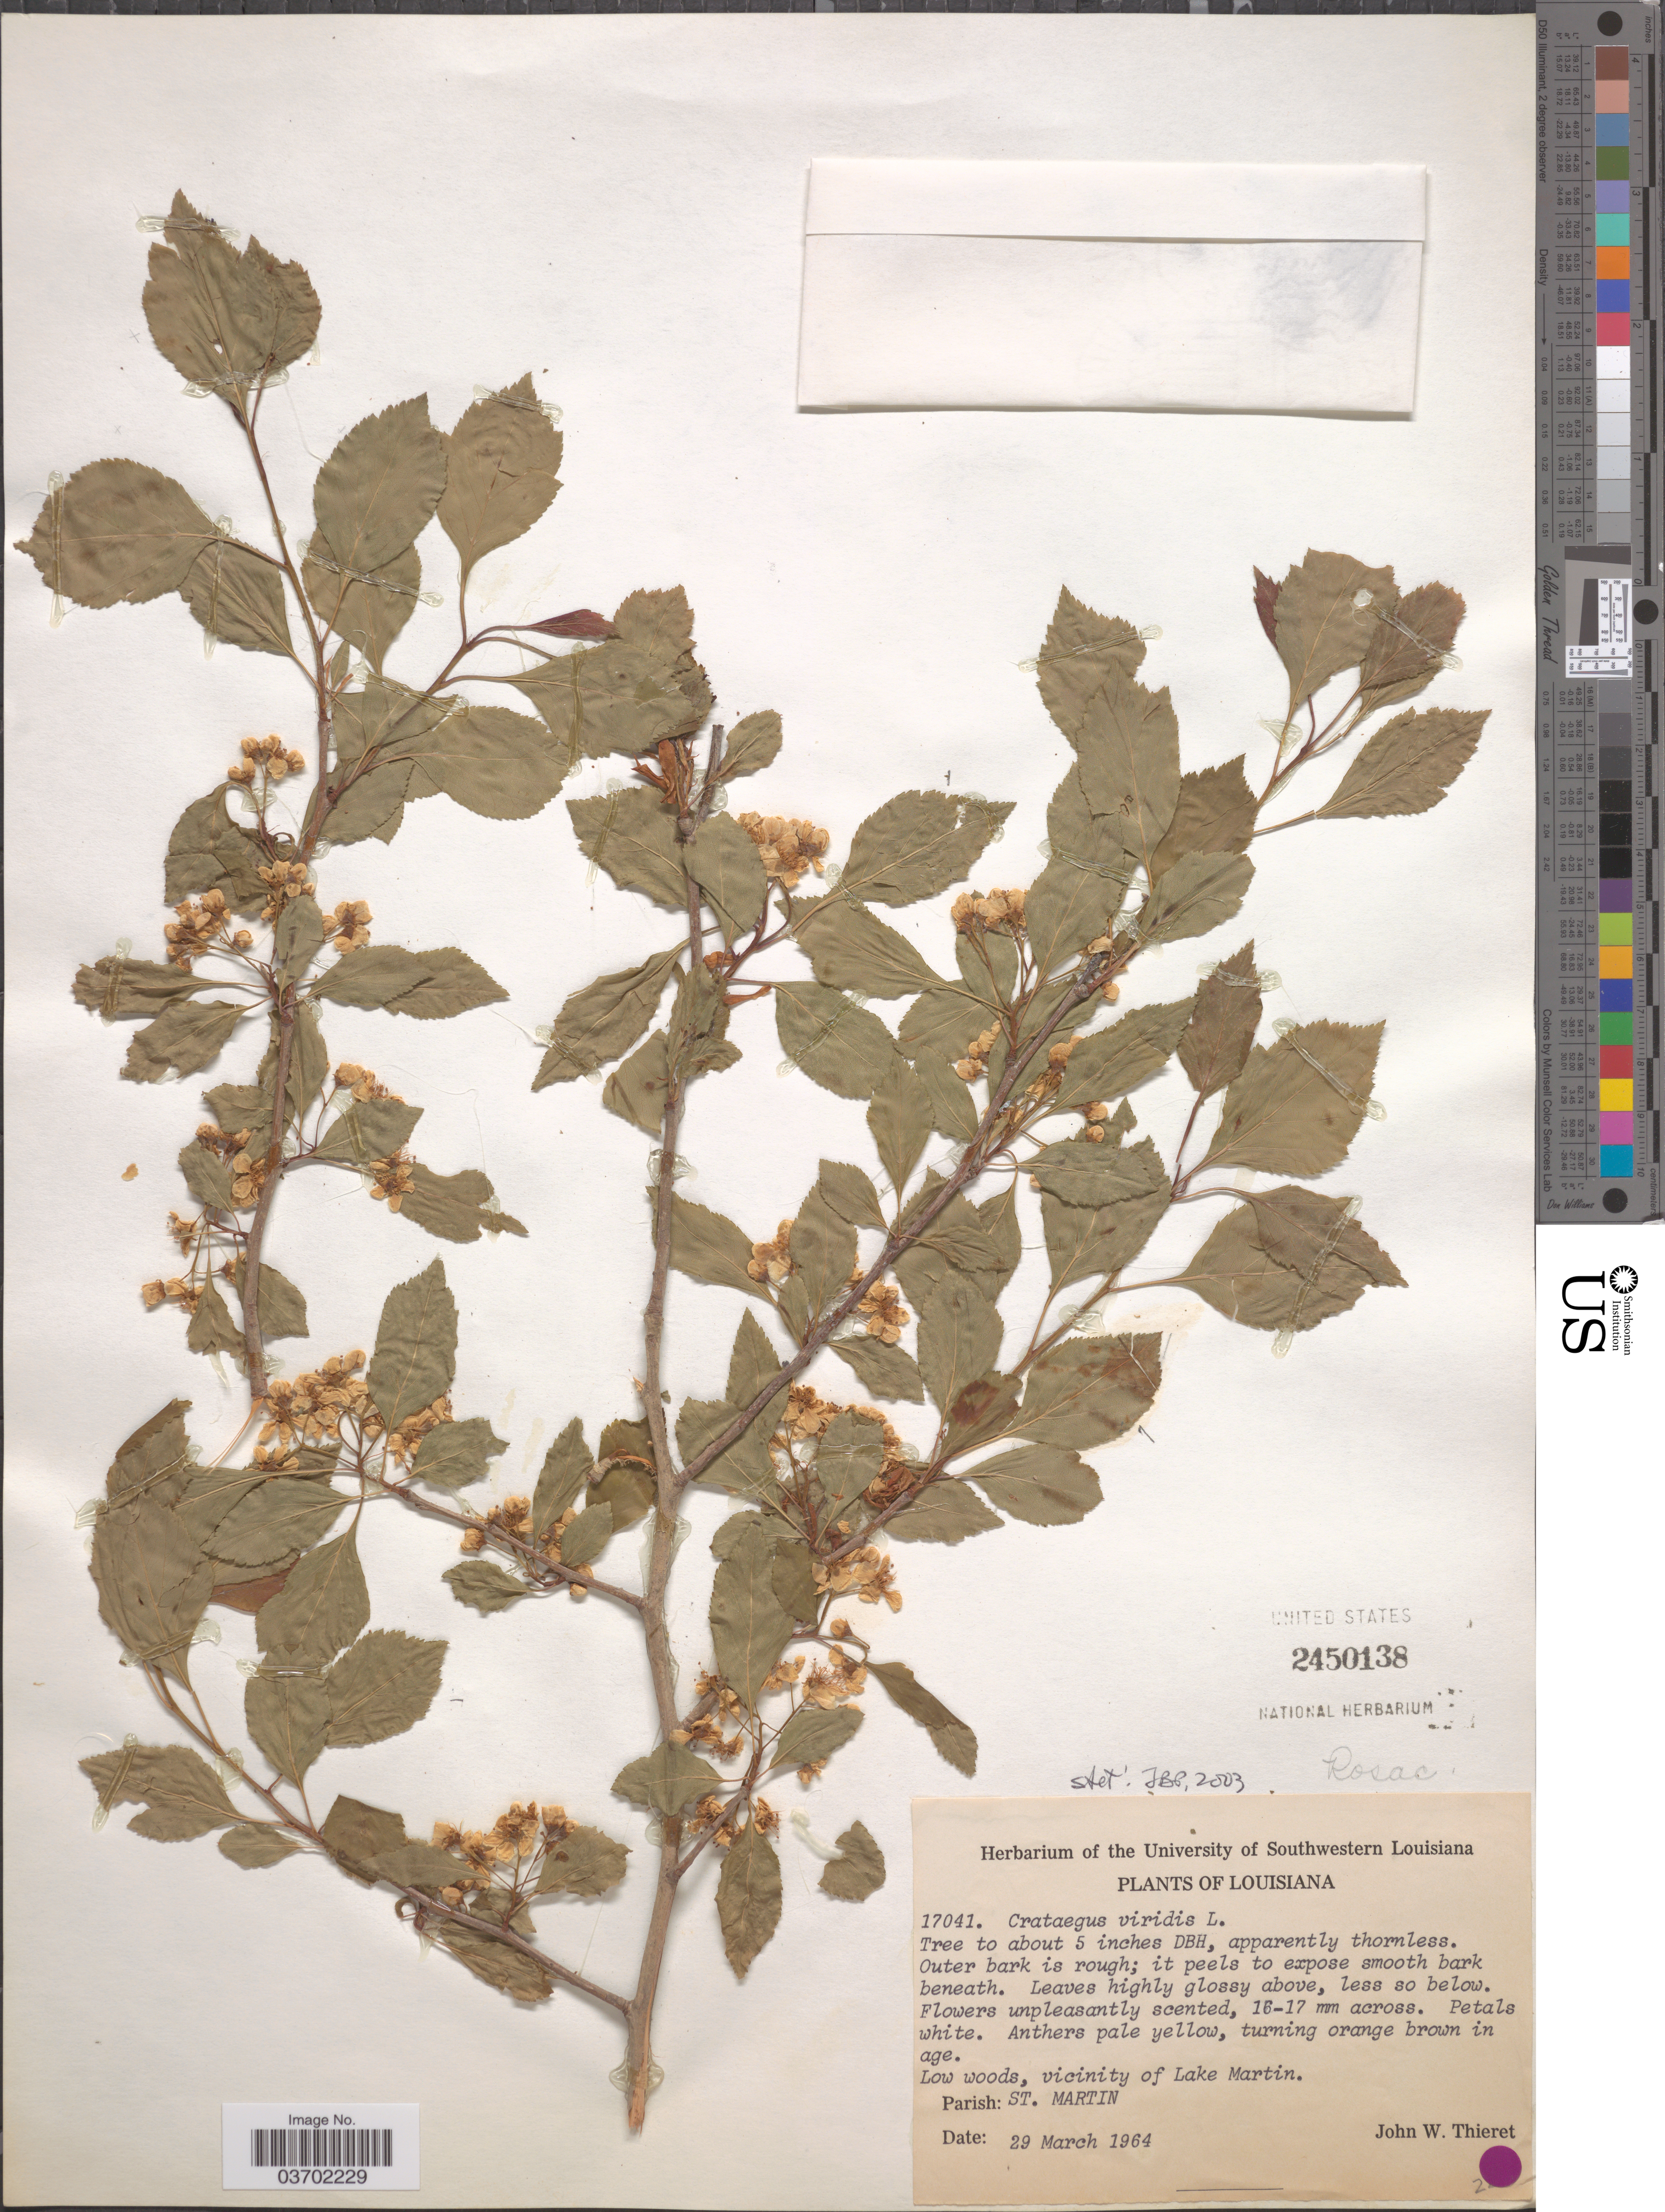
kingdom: Plantae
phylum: Tracheophyta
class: Magnoliopsida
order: Rosales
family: Rosaceae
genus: Crataegus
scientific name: Crataegus viridis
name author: L.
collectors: J. W. Thieret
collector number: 17041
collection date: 1964-03-29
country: United States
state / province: Louisiana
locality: Vicinity of Lake Martin. Parish: St. Martin.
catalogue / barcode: US 2450138